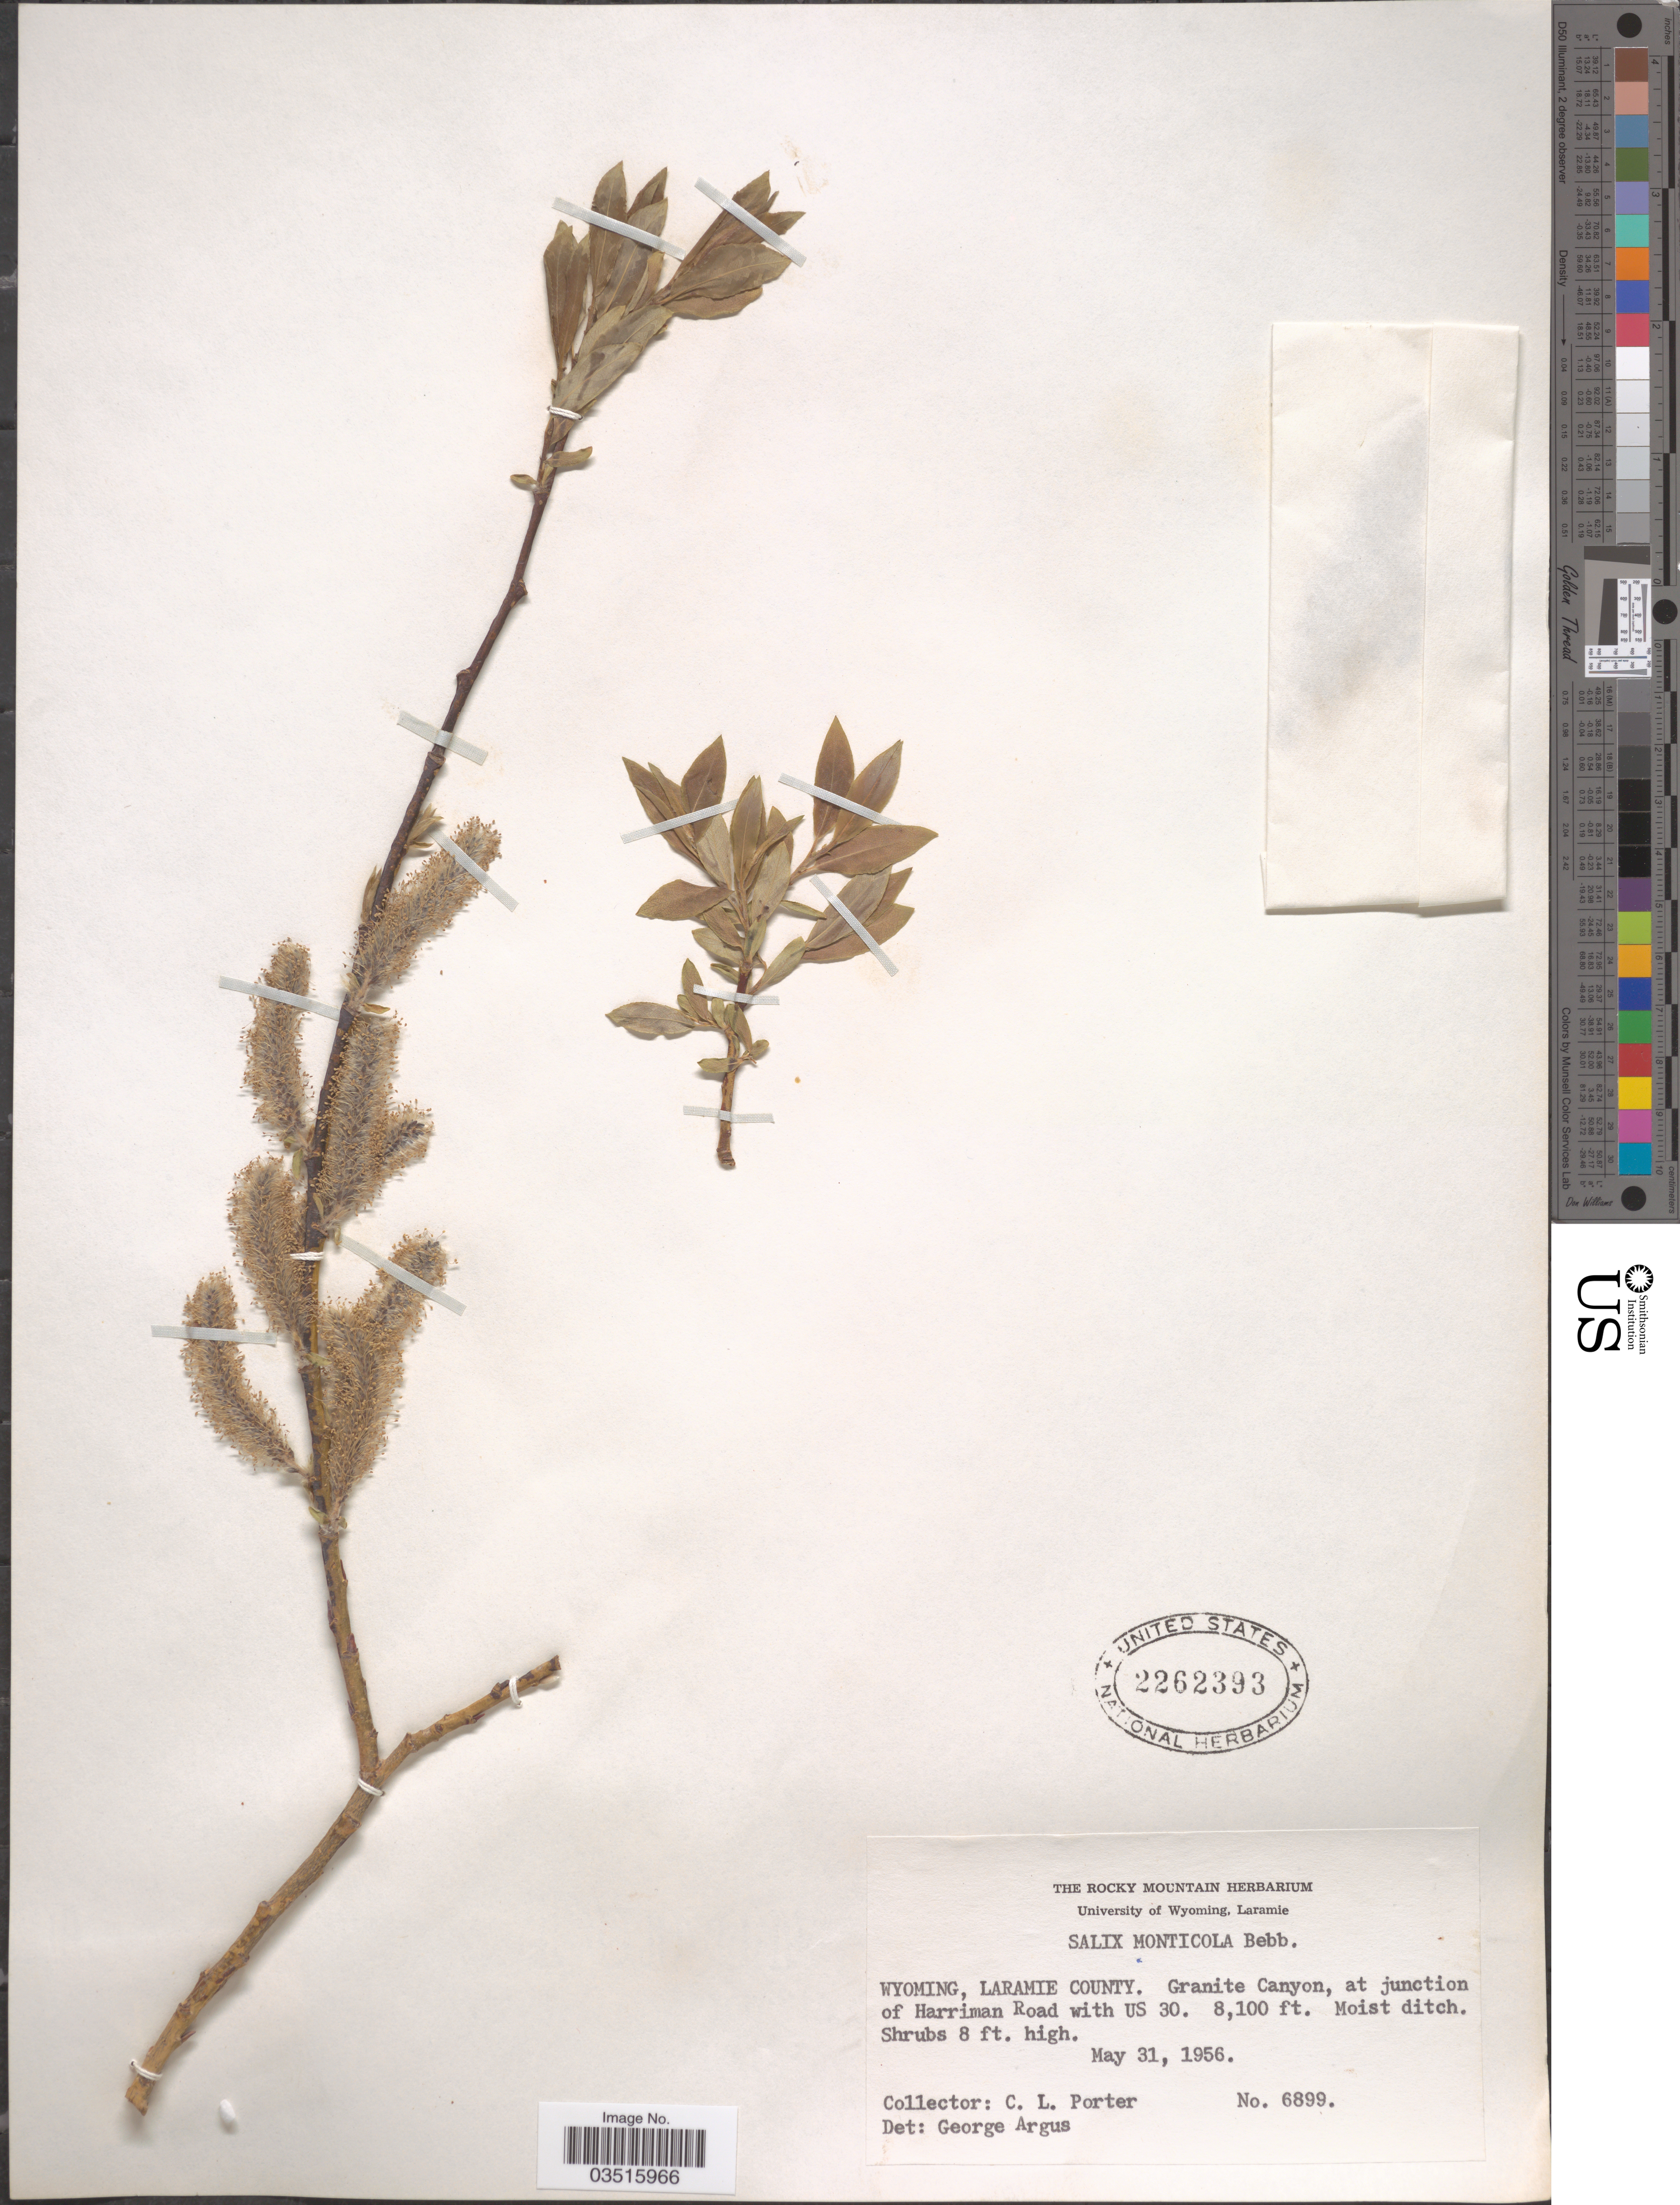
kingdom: Plantae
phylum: Tracheophyta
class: Magnoliopsida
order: Malpighiales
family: Salicaceae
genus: Salix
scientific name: Salix monticola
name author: Bebb.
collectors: C. L. Porter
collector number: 6899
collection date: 1956-05-31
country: United States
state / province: Wyoming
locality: Laramie County. Granite Canyon, at junction of Harriman Road with US 30.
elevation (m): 2469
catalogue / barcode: US 2262393